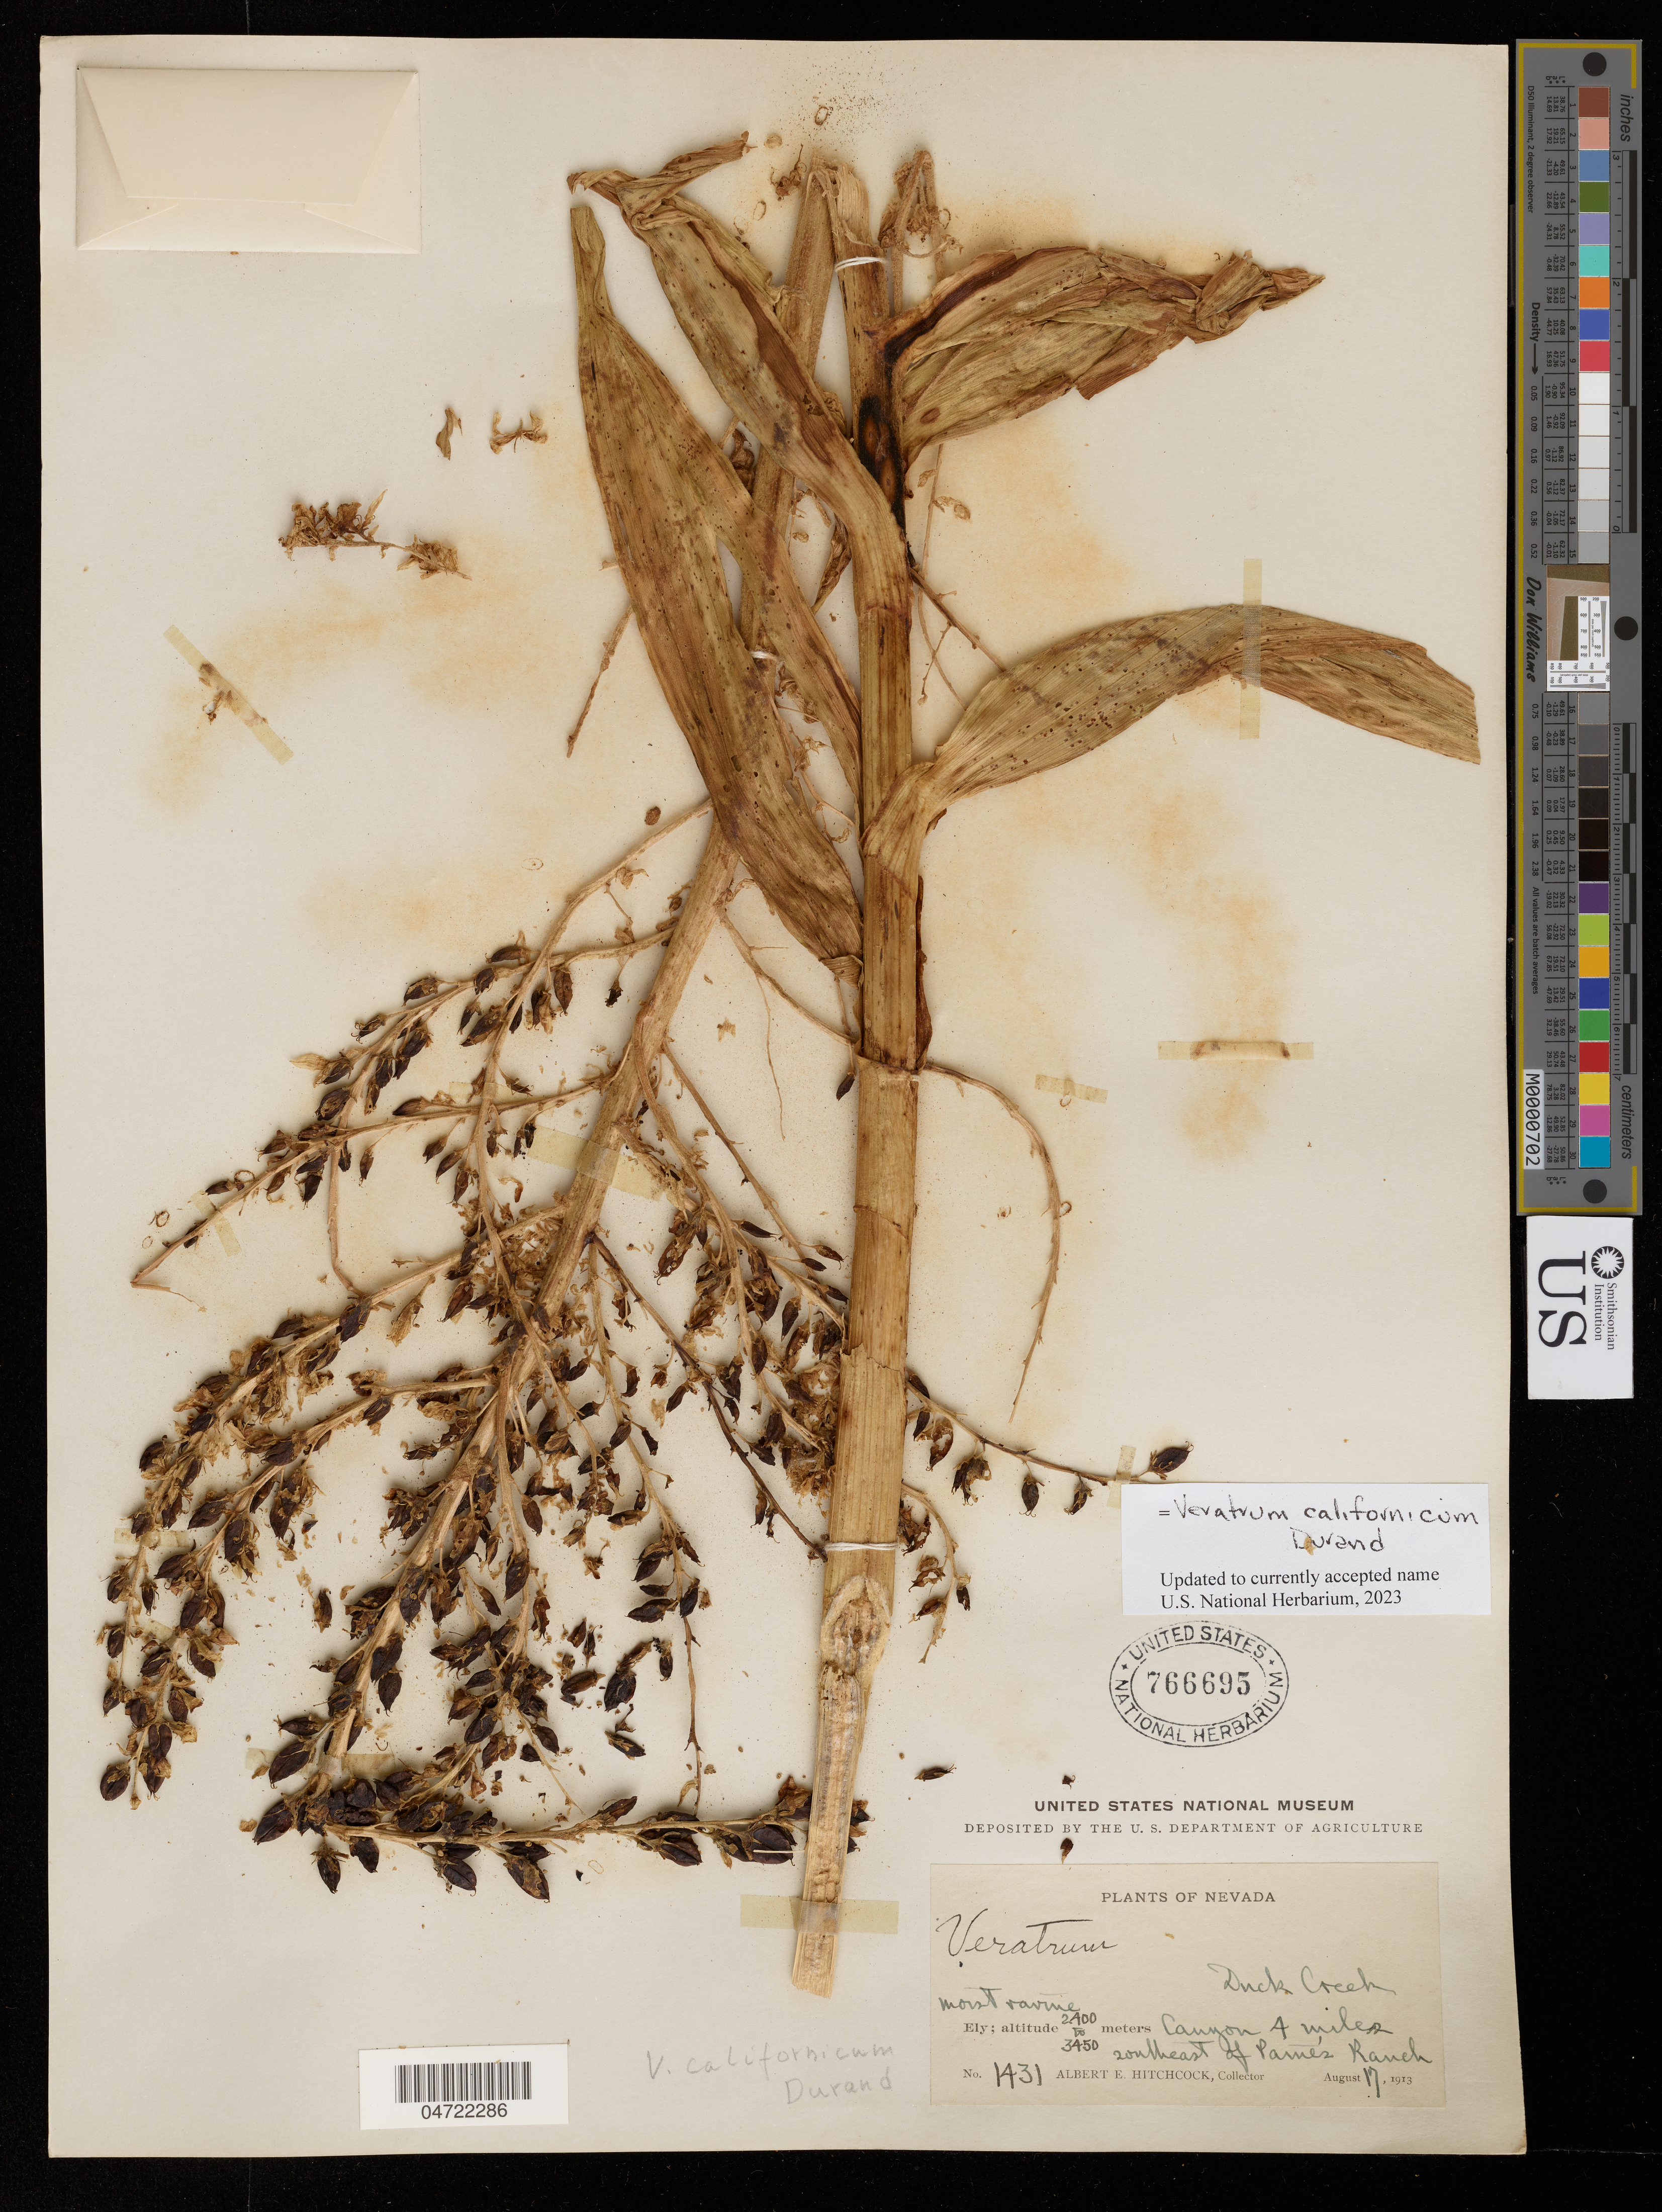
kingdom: Plantae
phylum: Tracheophyta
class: Liliopsida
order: Liliales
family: Melanthiaceae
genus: Veratrum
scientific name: Veratrum californicum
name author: Durand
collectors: A. Hitchcock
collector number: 1431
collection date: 1913-08-17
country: United States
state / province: Nevada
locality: Duck Creek Canyon 4 miles southeast of Parnez Ranch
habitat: Moist ravine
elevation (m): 2400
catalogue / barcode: US 766695